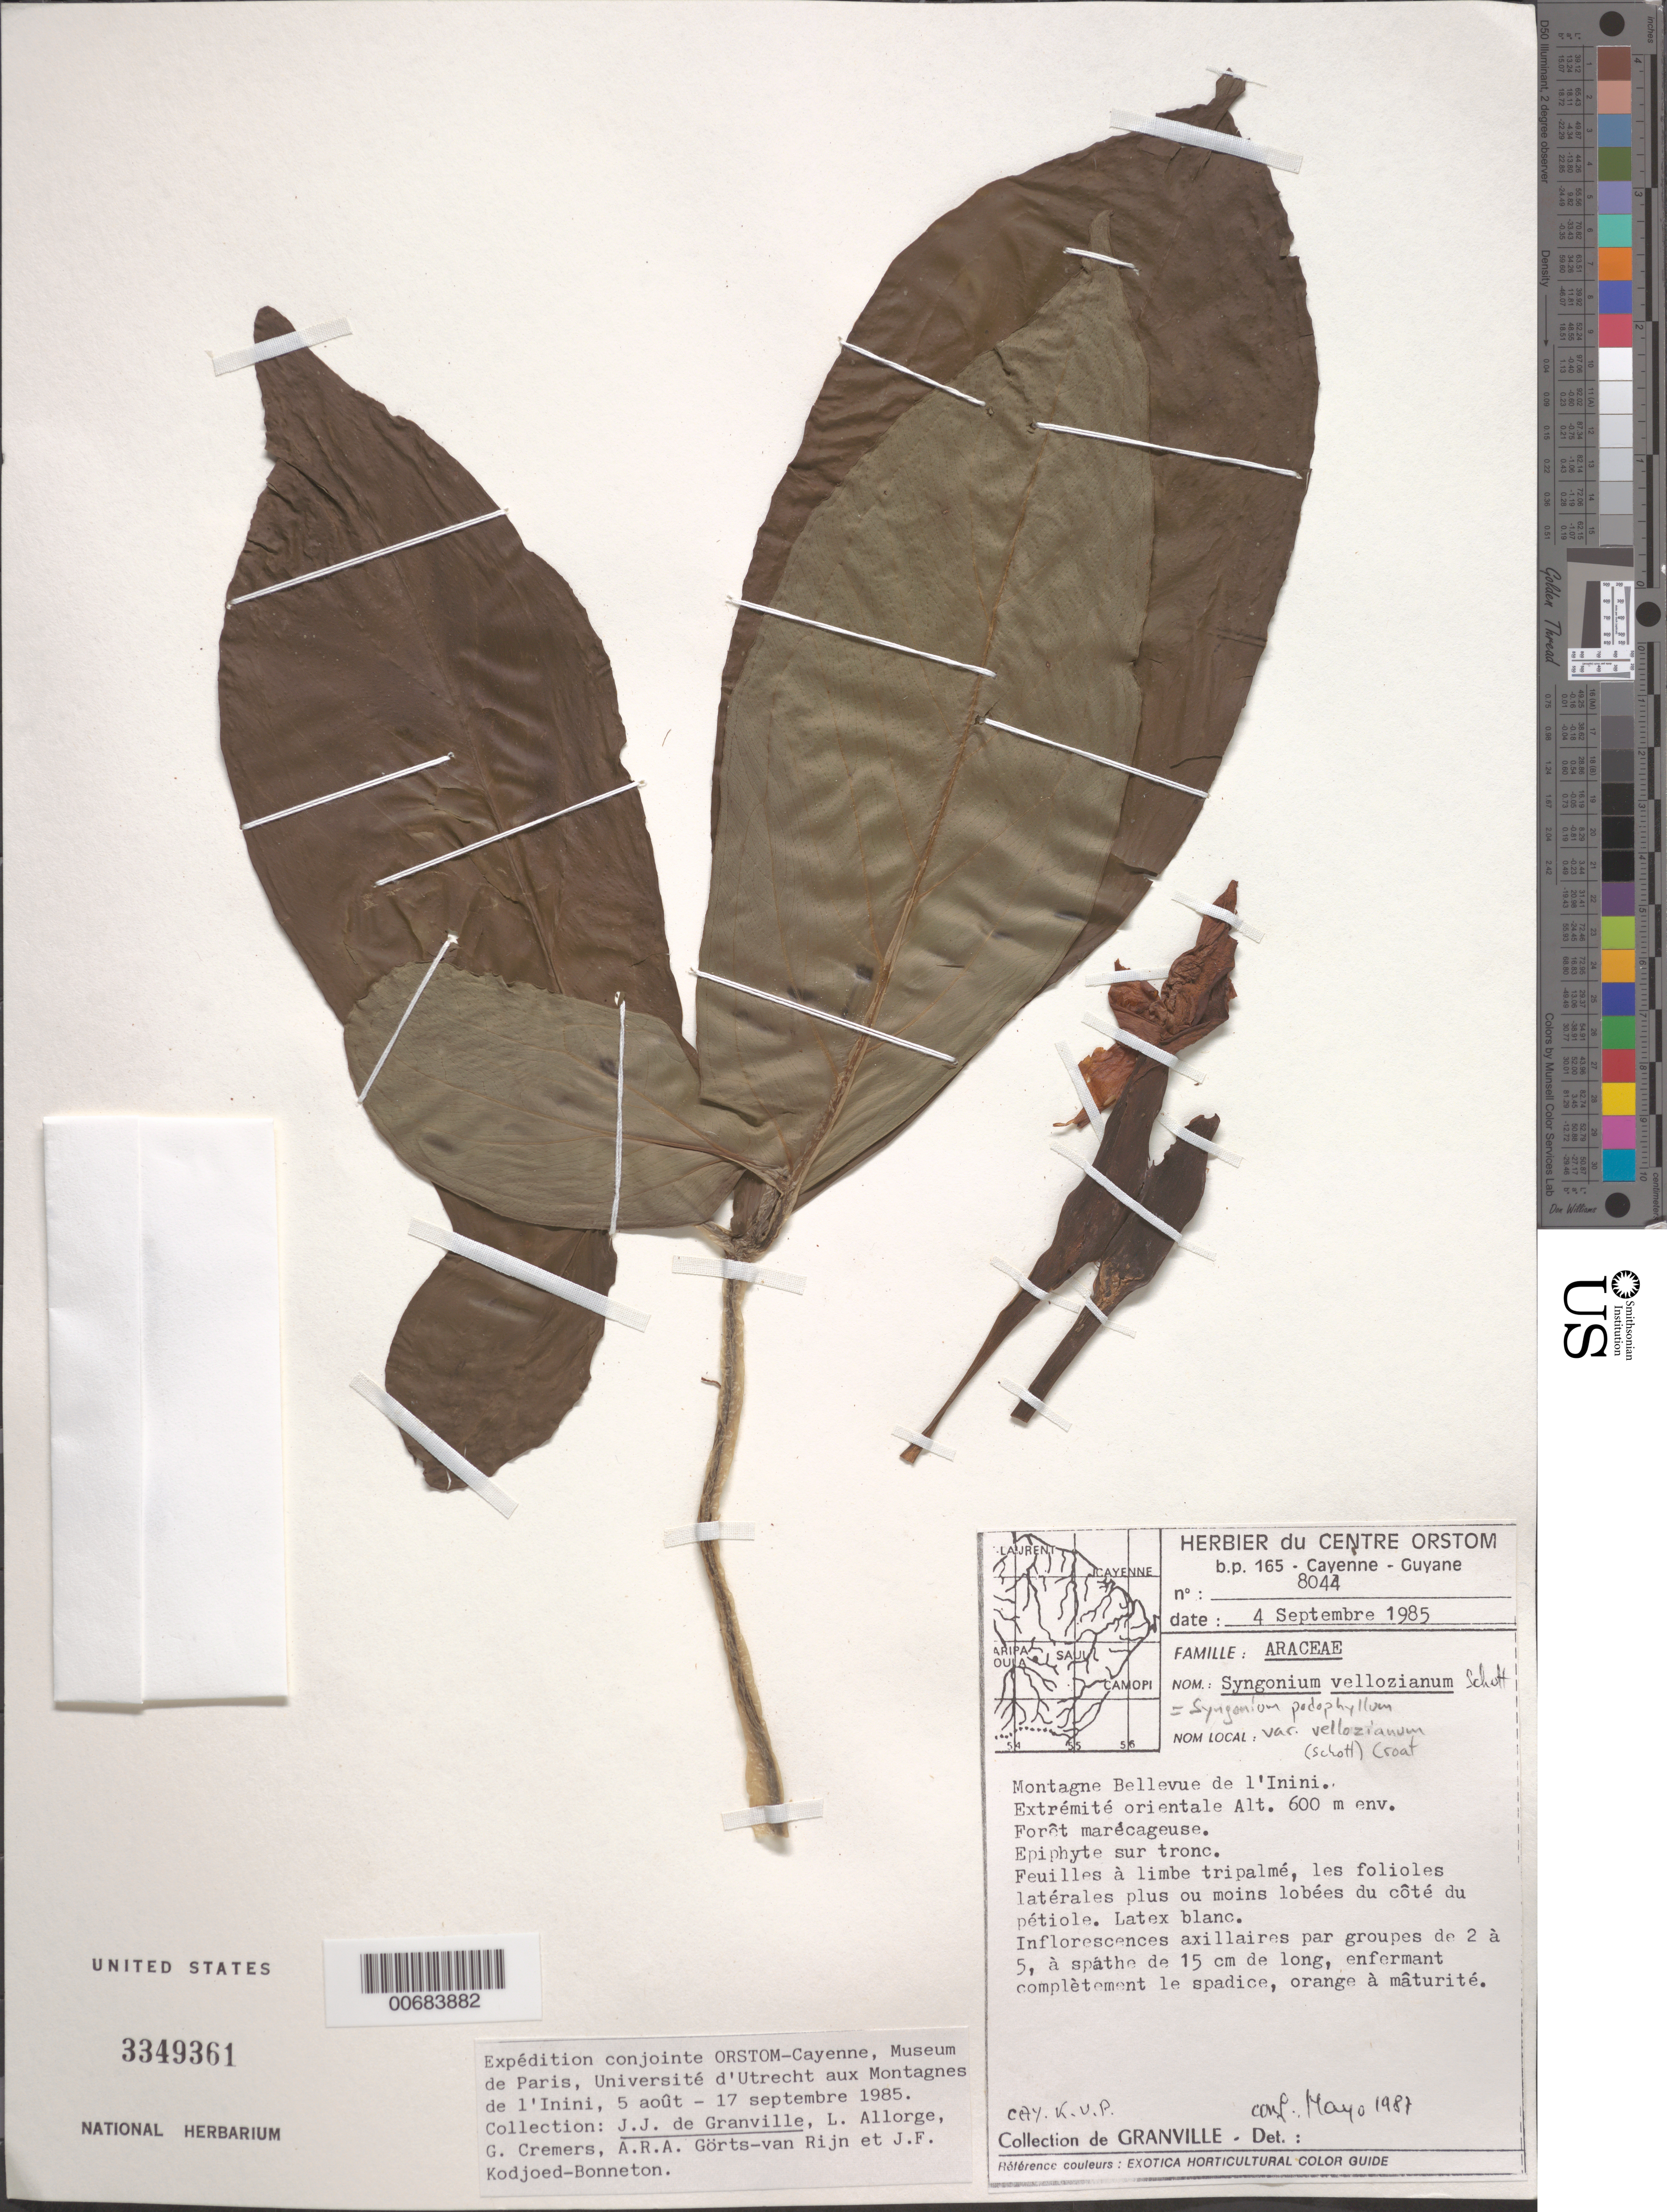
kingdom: Plantae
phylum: Tracheophyta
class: Liliopsida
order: Alismatales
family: Araceae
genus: Syngonium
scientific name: Syngonium podophyllum var. vellozianum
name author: (Schott) Croat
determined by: Mayo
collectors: J.-J. de Granville, L. Allorge, G. Cremers, A. .R. A. Görts-van Rijn & J. Kodjoed-Bonneton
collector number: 8044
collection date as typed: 4-Sep-85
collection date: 1985-09-04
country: French Guiana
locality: Montagnes Bellevue de l'Inini, extrémité orientale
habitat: Marshy forest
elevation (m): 600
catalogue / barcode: US 3349361